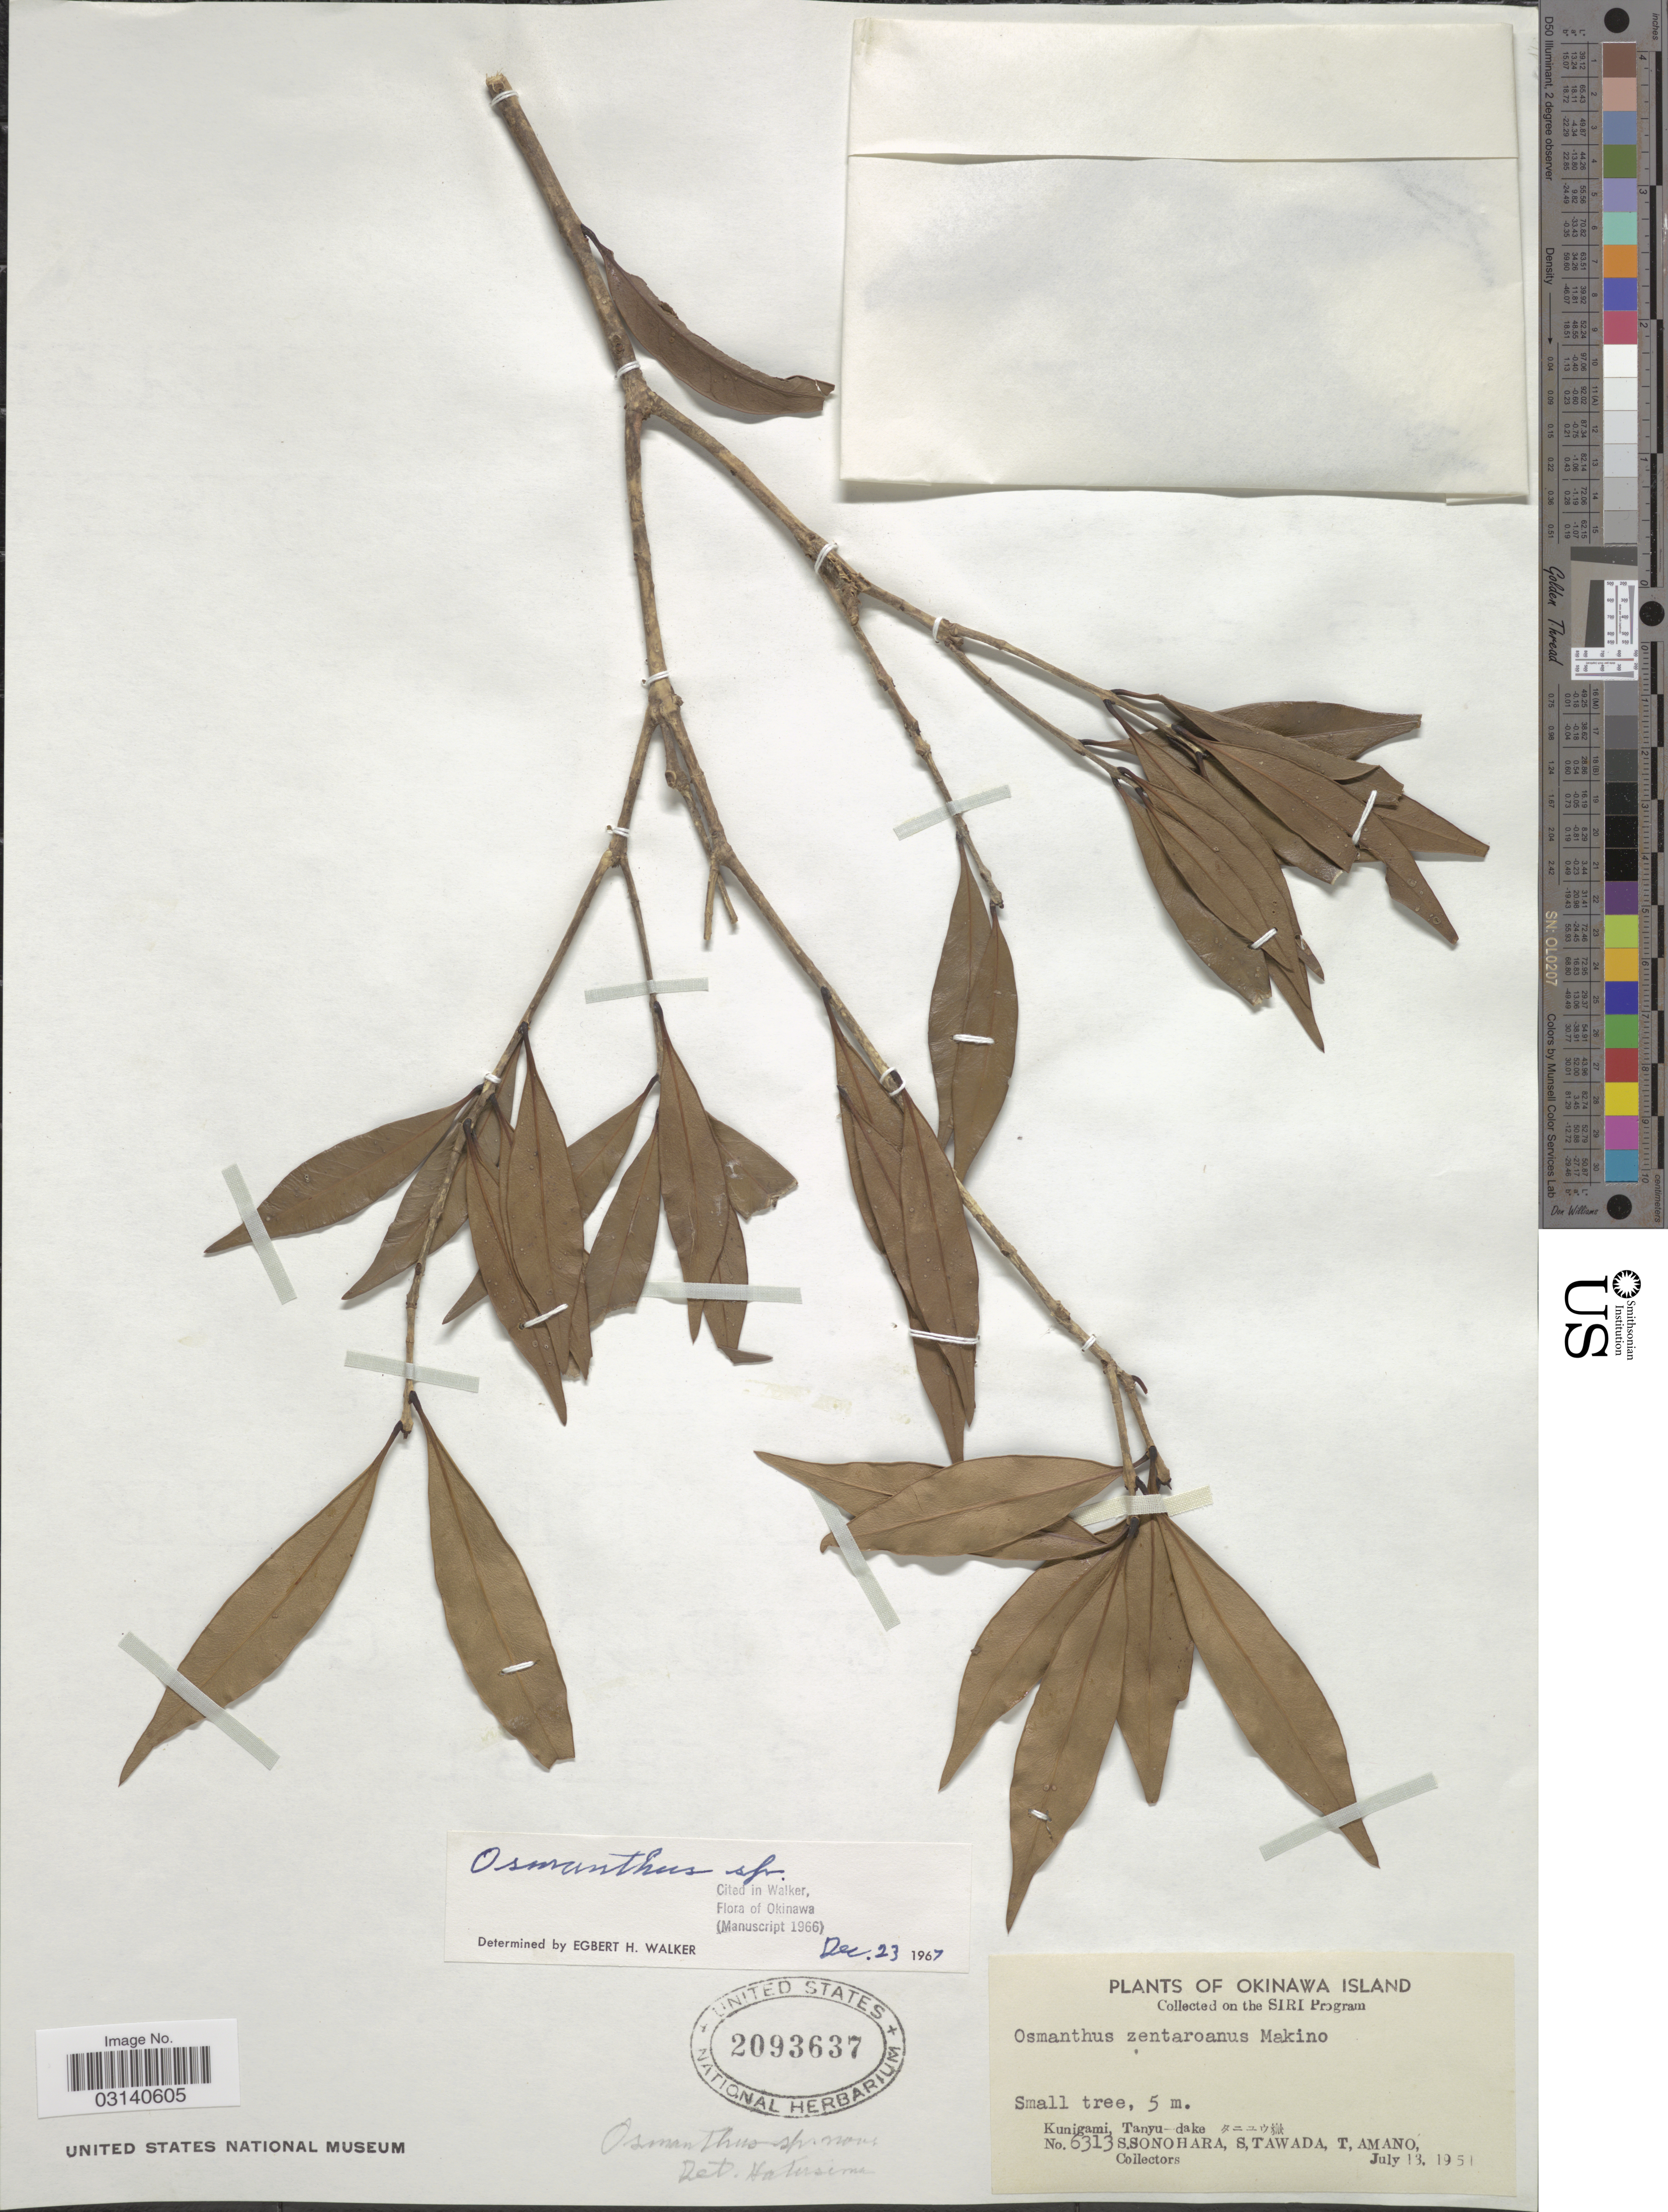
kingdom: Plantae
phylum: Tracheophyta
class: Magnoliopsida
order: Lamiales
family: Oleaceae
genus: Osmanthus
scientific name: Osmanthus sp.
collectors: S. Sonohara, S. Tawada & T. Amano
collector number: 6313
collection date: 1951-07-13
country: Japan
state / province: Okinawa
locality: Okinawa Island, Kunigami, Tanyu-dake.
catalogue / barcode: US 2093637